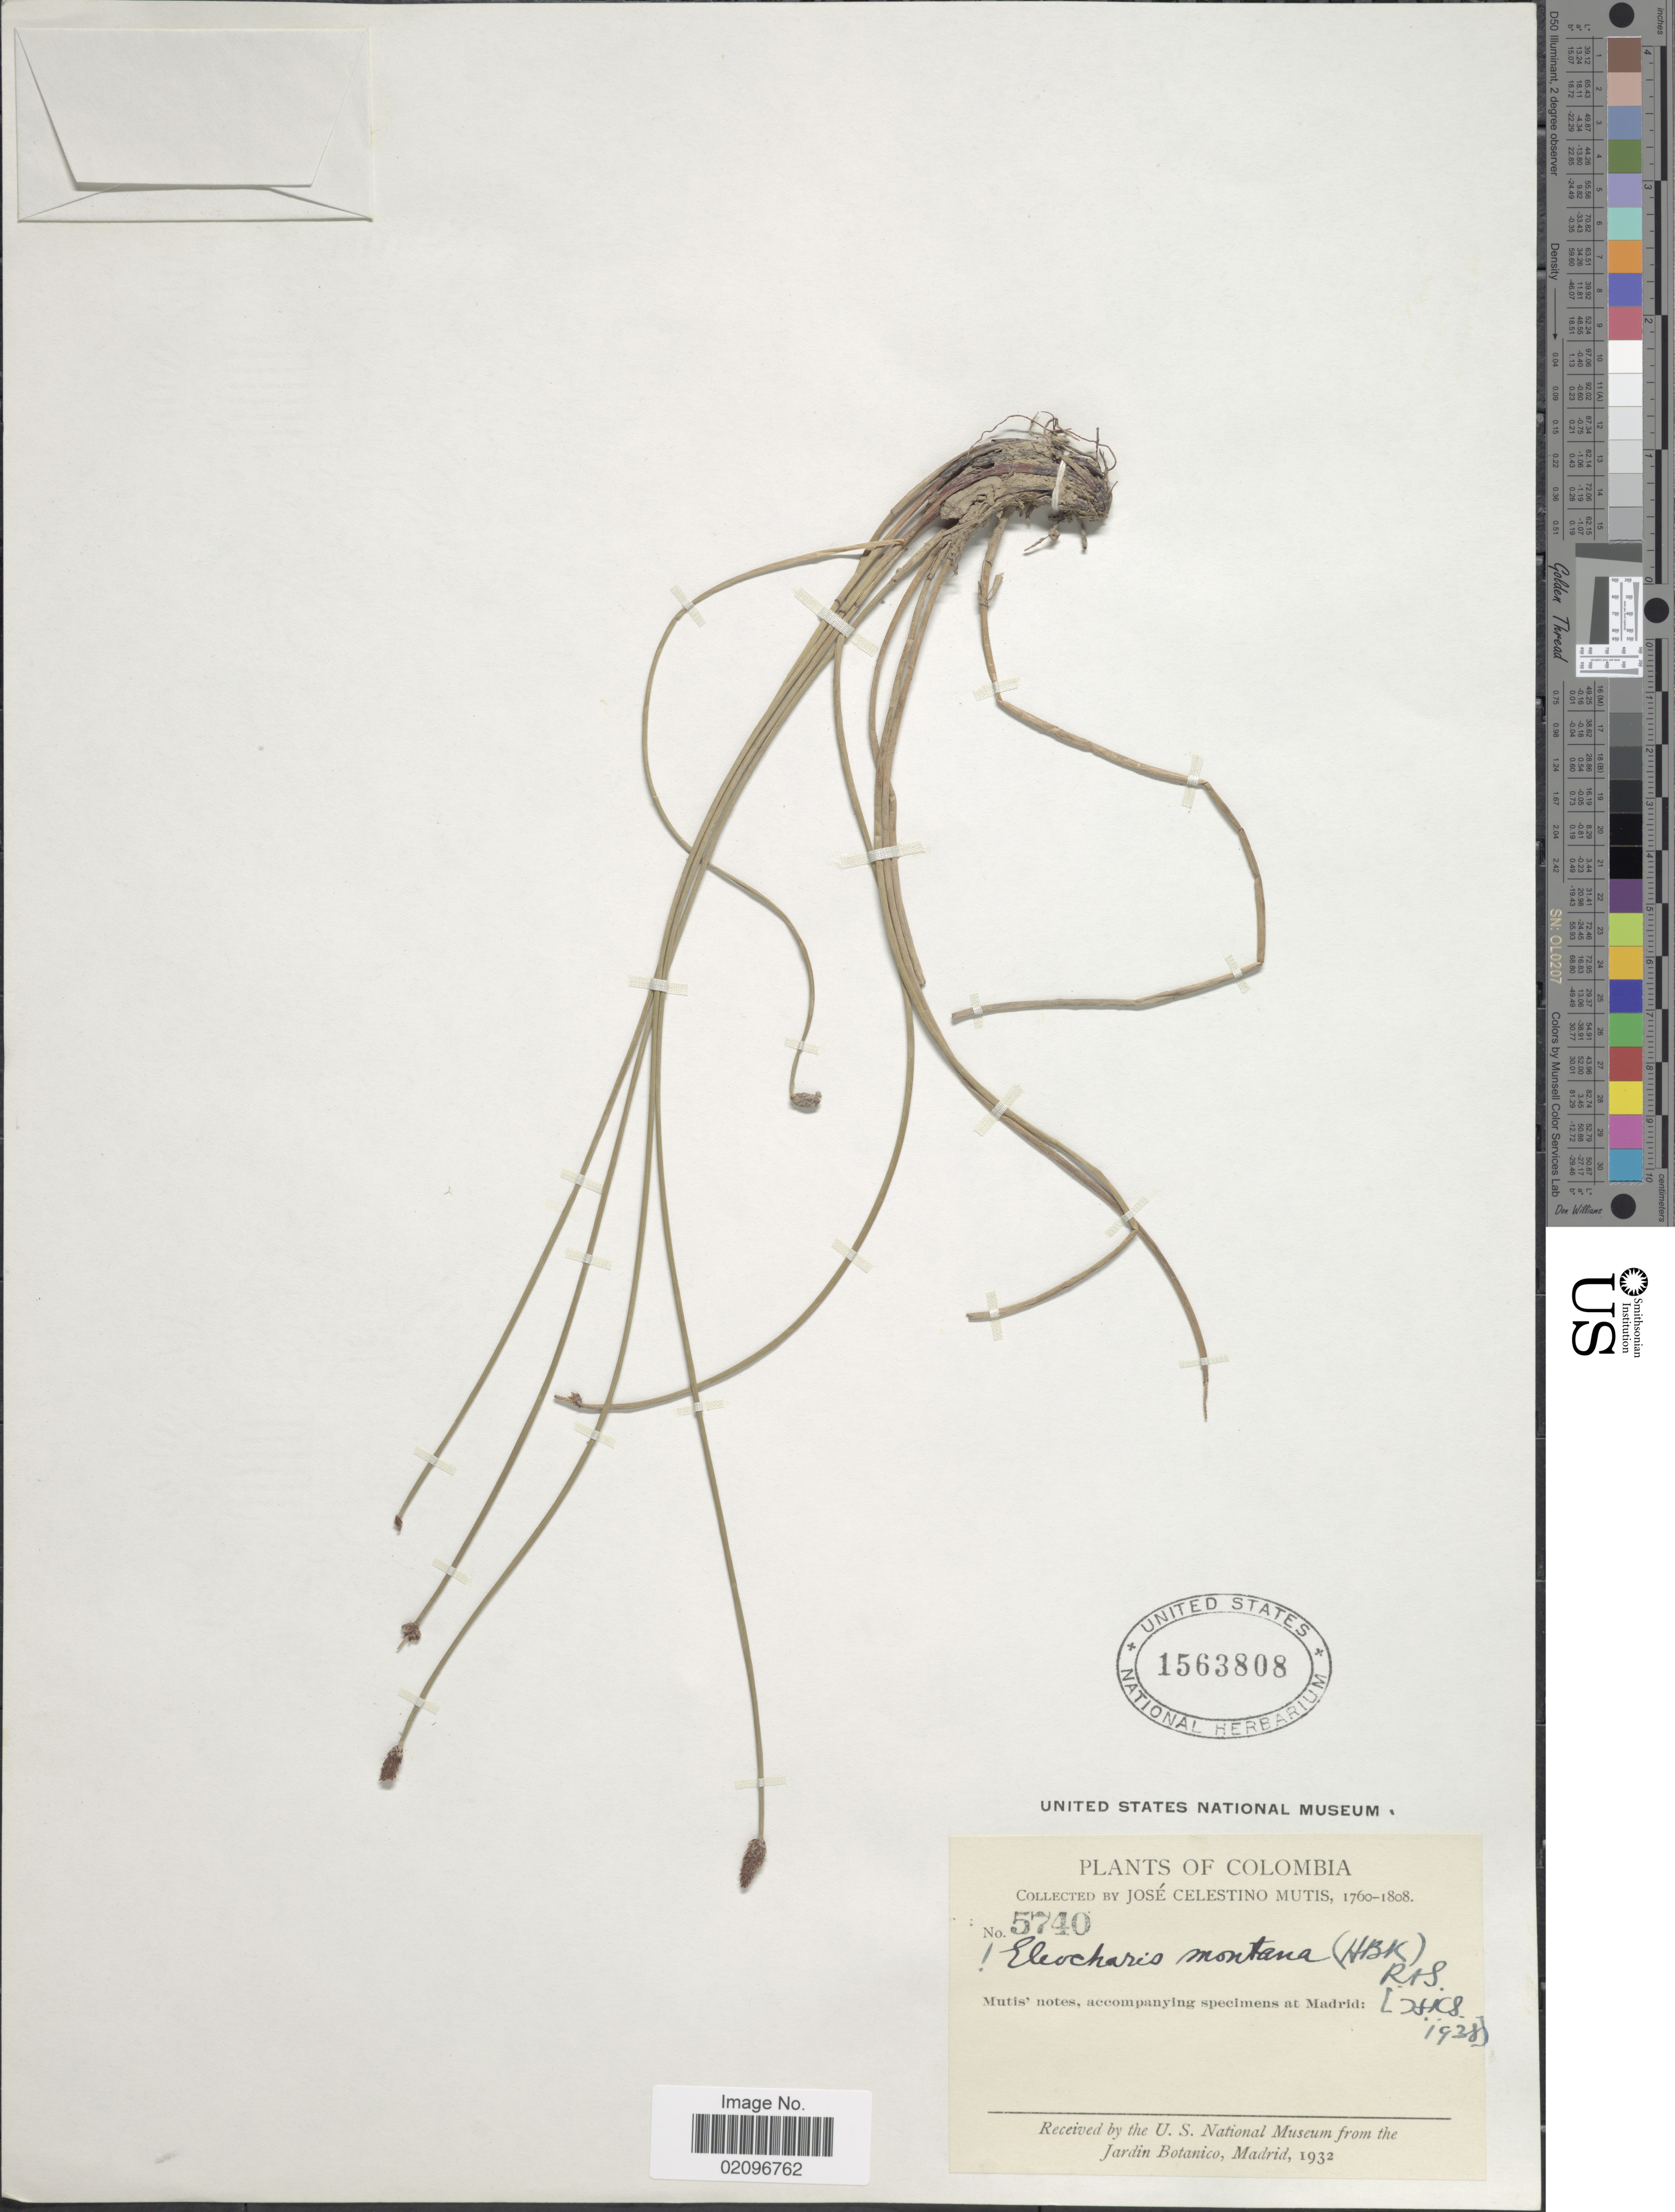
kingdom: Plantae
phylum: Tracheophyta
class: Liliopsida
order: Poales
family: Cyperaceae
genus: Eleocharis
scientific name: Eleocharis montana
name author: (Kunth) Roem. & Schult.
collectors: J. C. B. Mutis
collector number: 5740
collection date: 1760/1808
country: Colombia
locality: Colombia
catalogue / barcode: US 1563808